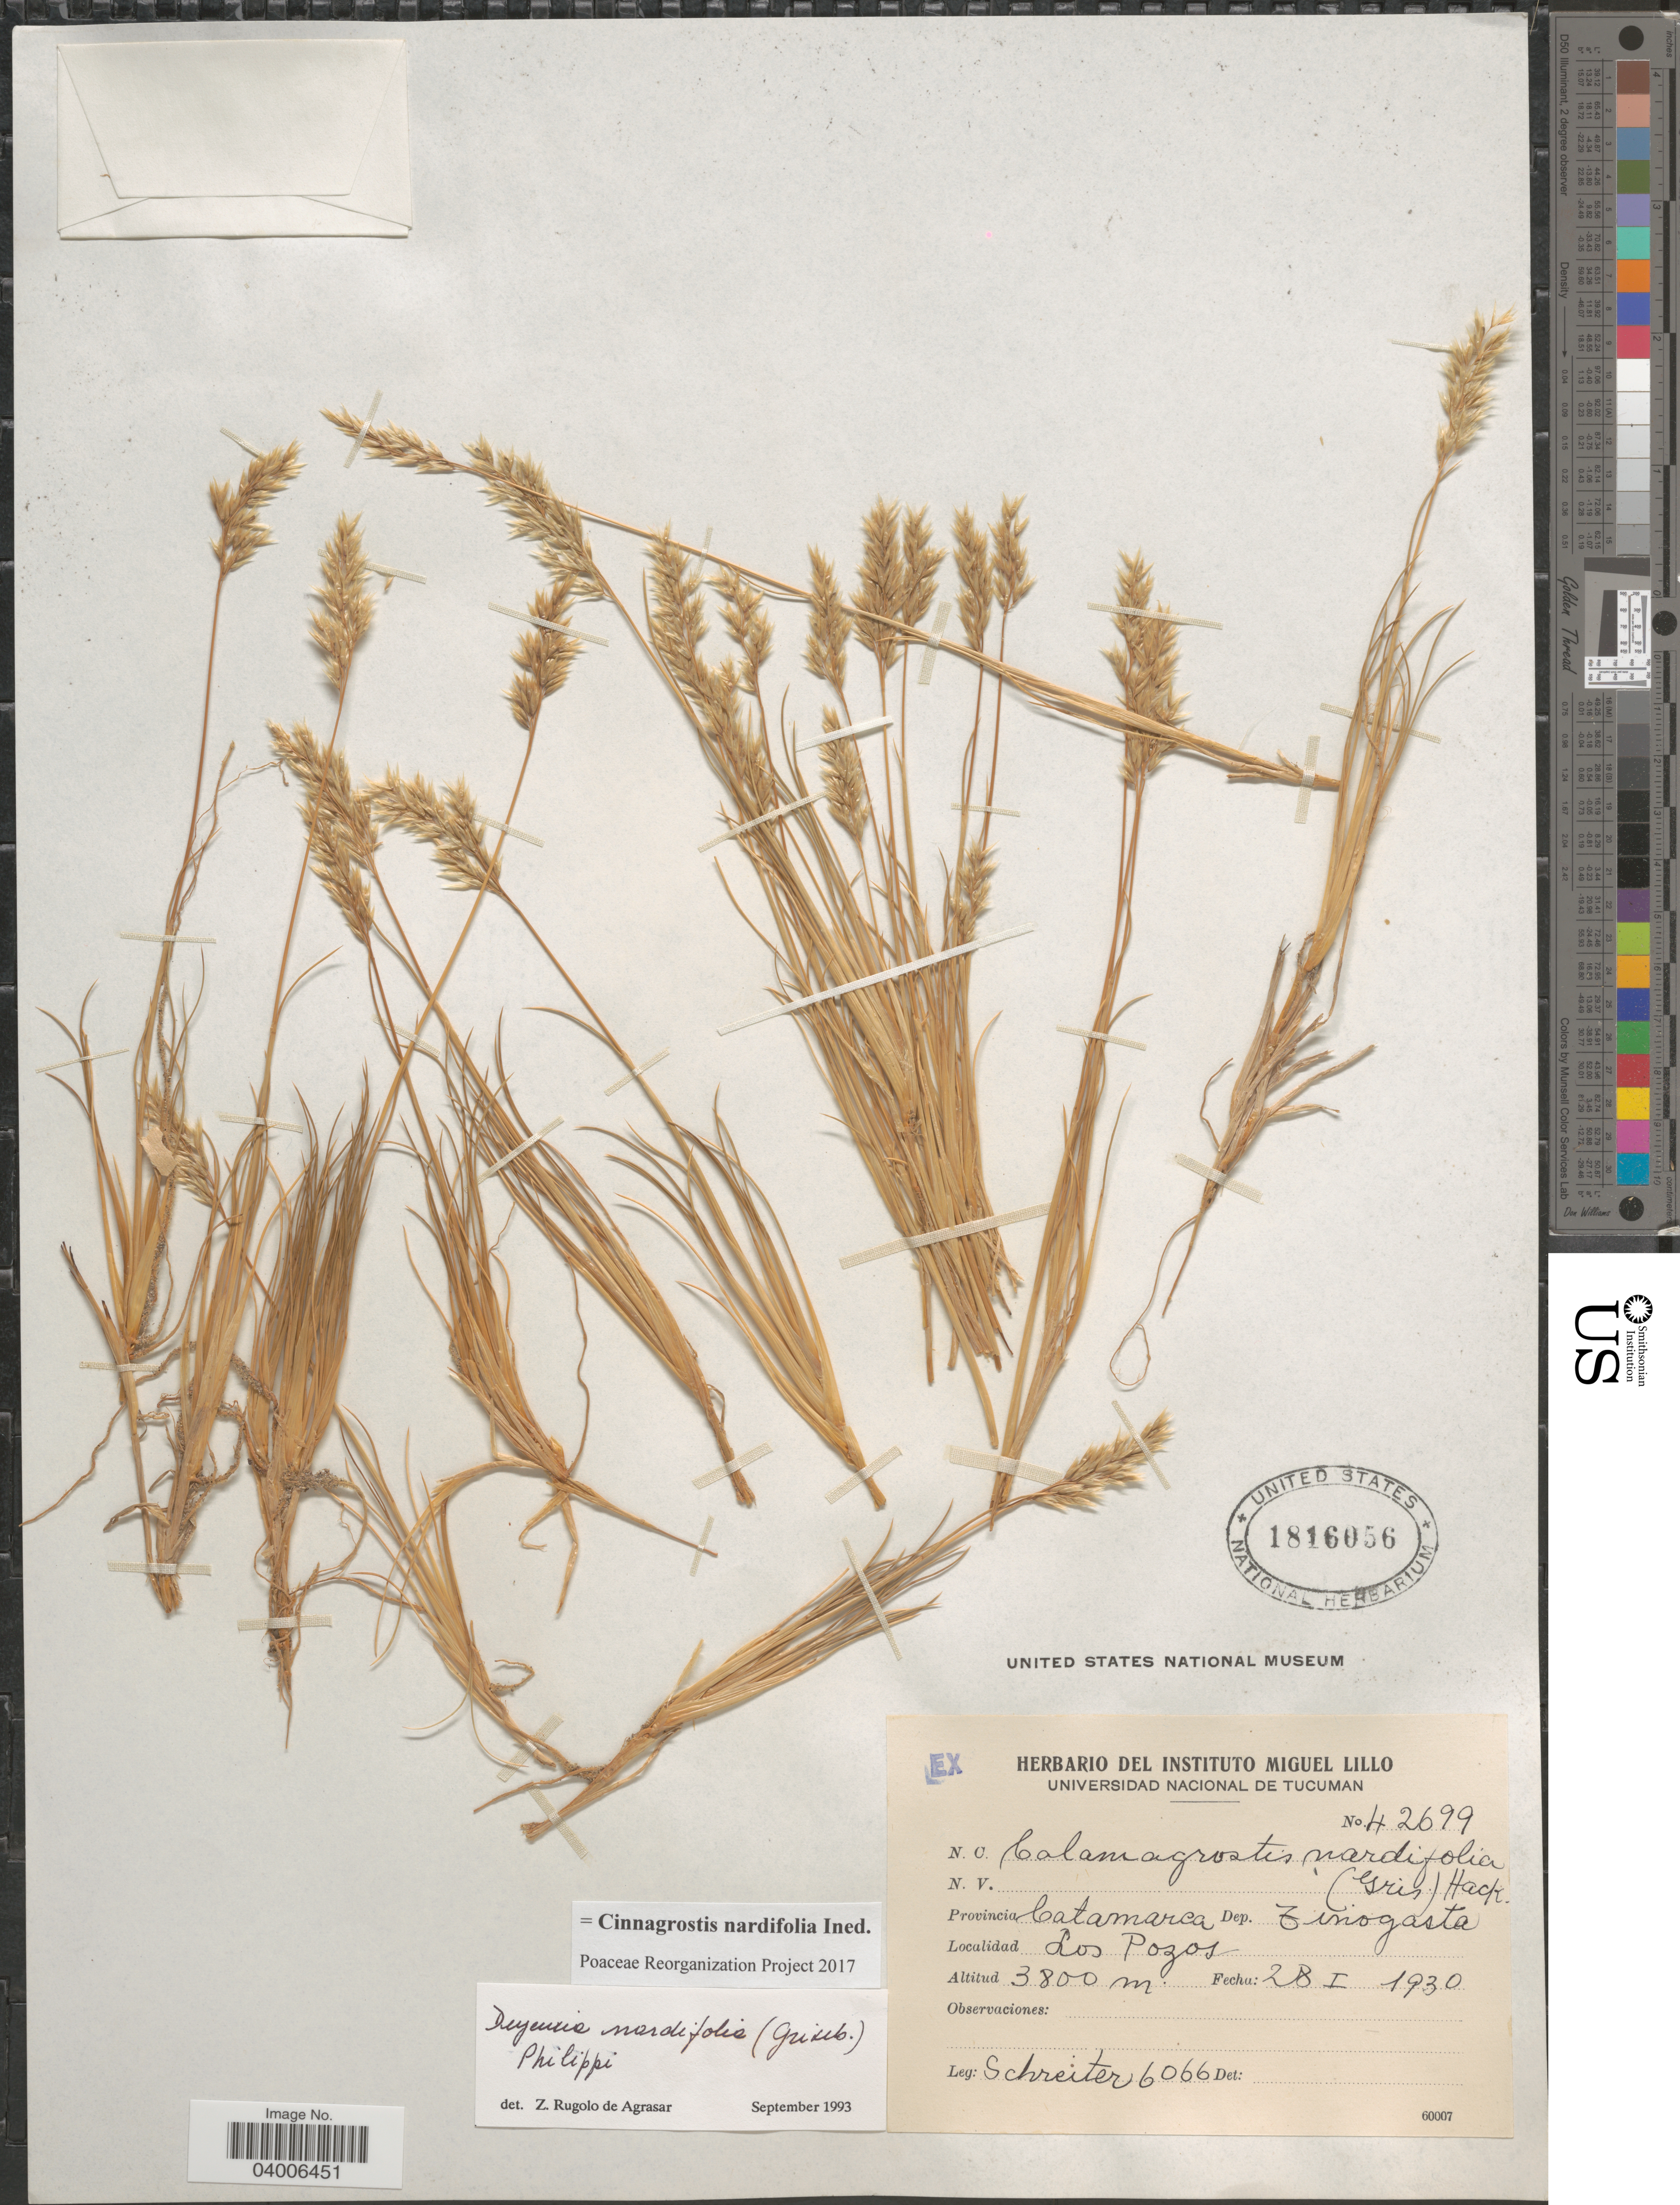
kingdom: Plantae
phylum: Tracheophyta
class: Liliopsida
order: Poales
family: Poaceae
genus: Cinnagrostis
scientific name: Cinnagrostis velutina var. nardifolia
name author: (Griseb.) P.M. Peterson et al.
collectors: -. Schreiter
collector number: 6066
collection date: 1930-01-28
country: Argentina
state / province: Catamarca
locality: Dep. Tinogasta. Los Pozos.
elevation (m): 3800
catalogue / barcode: US 1816056